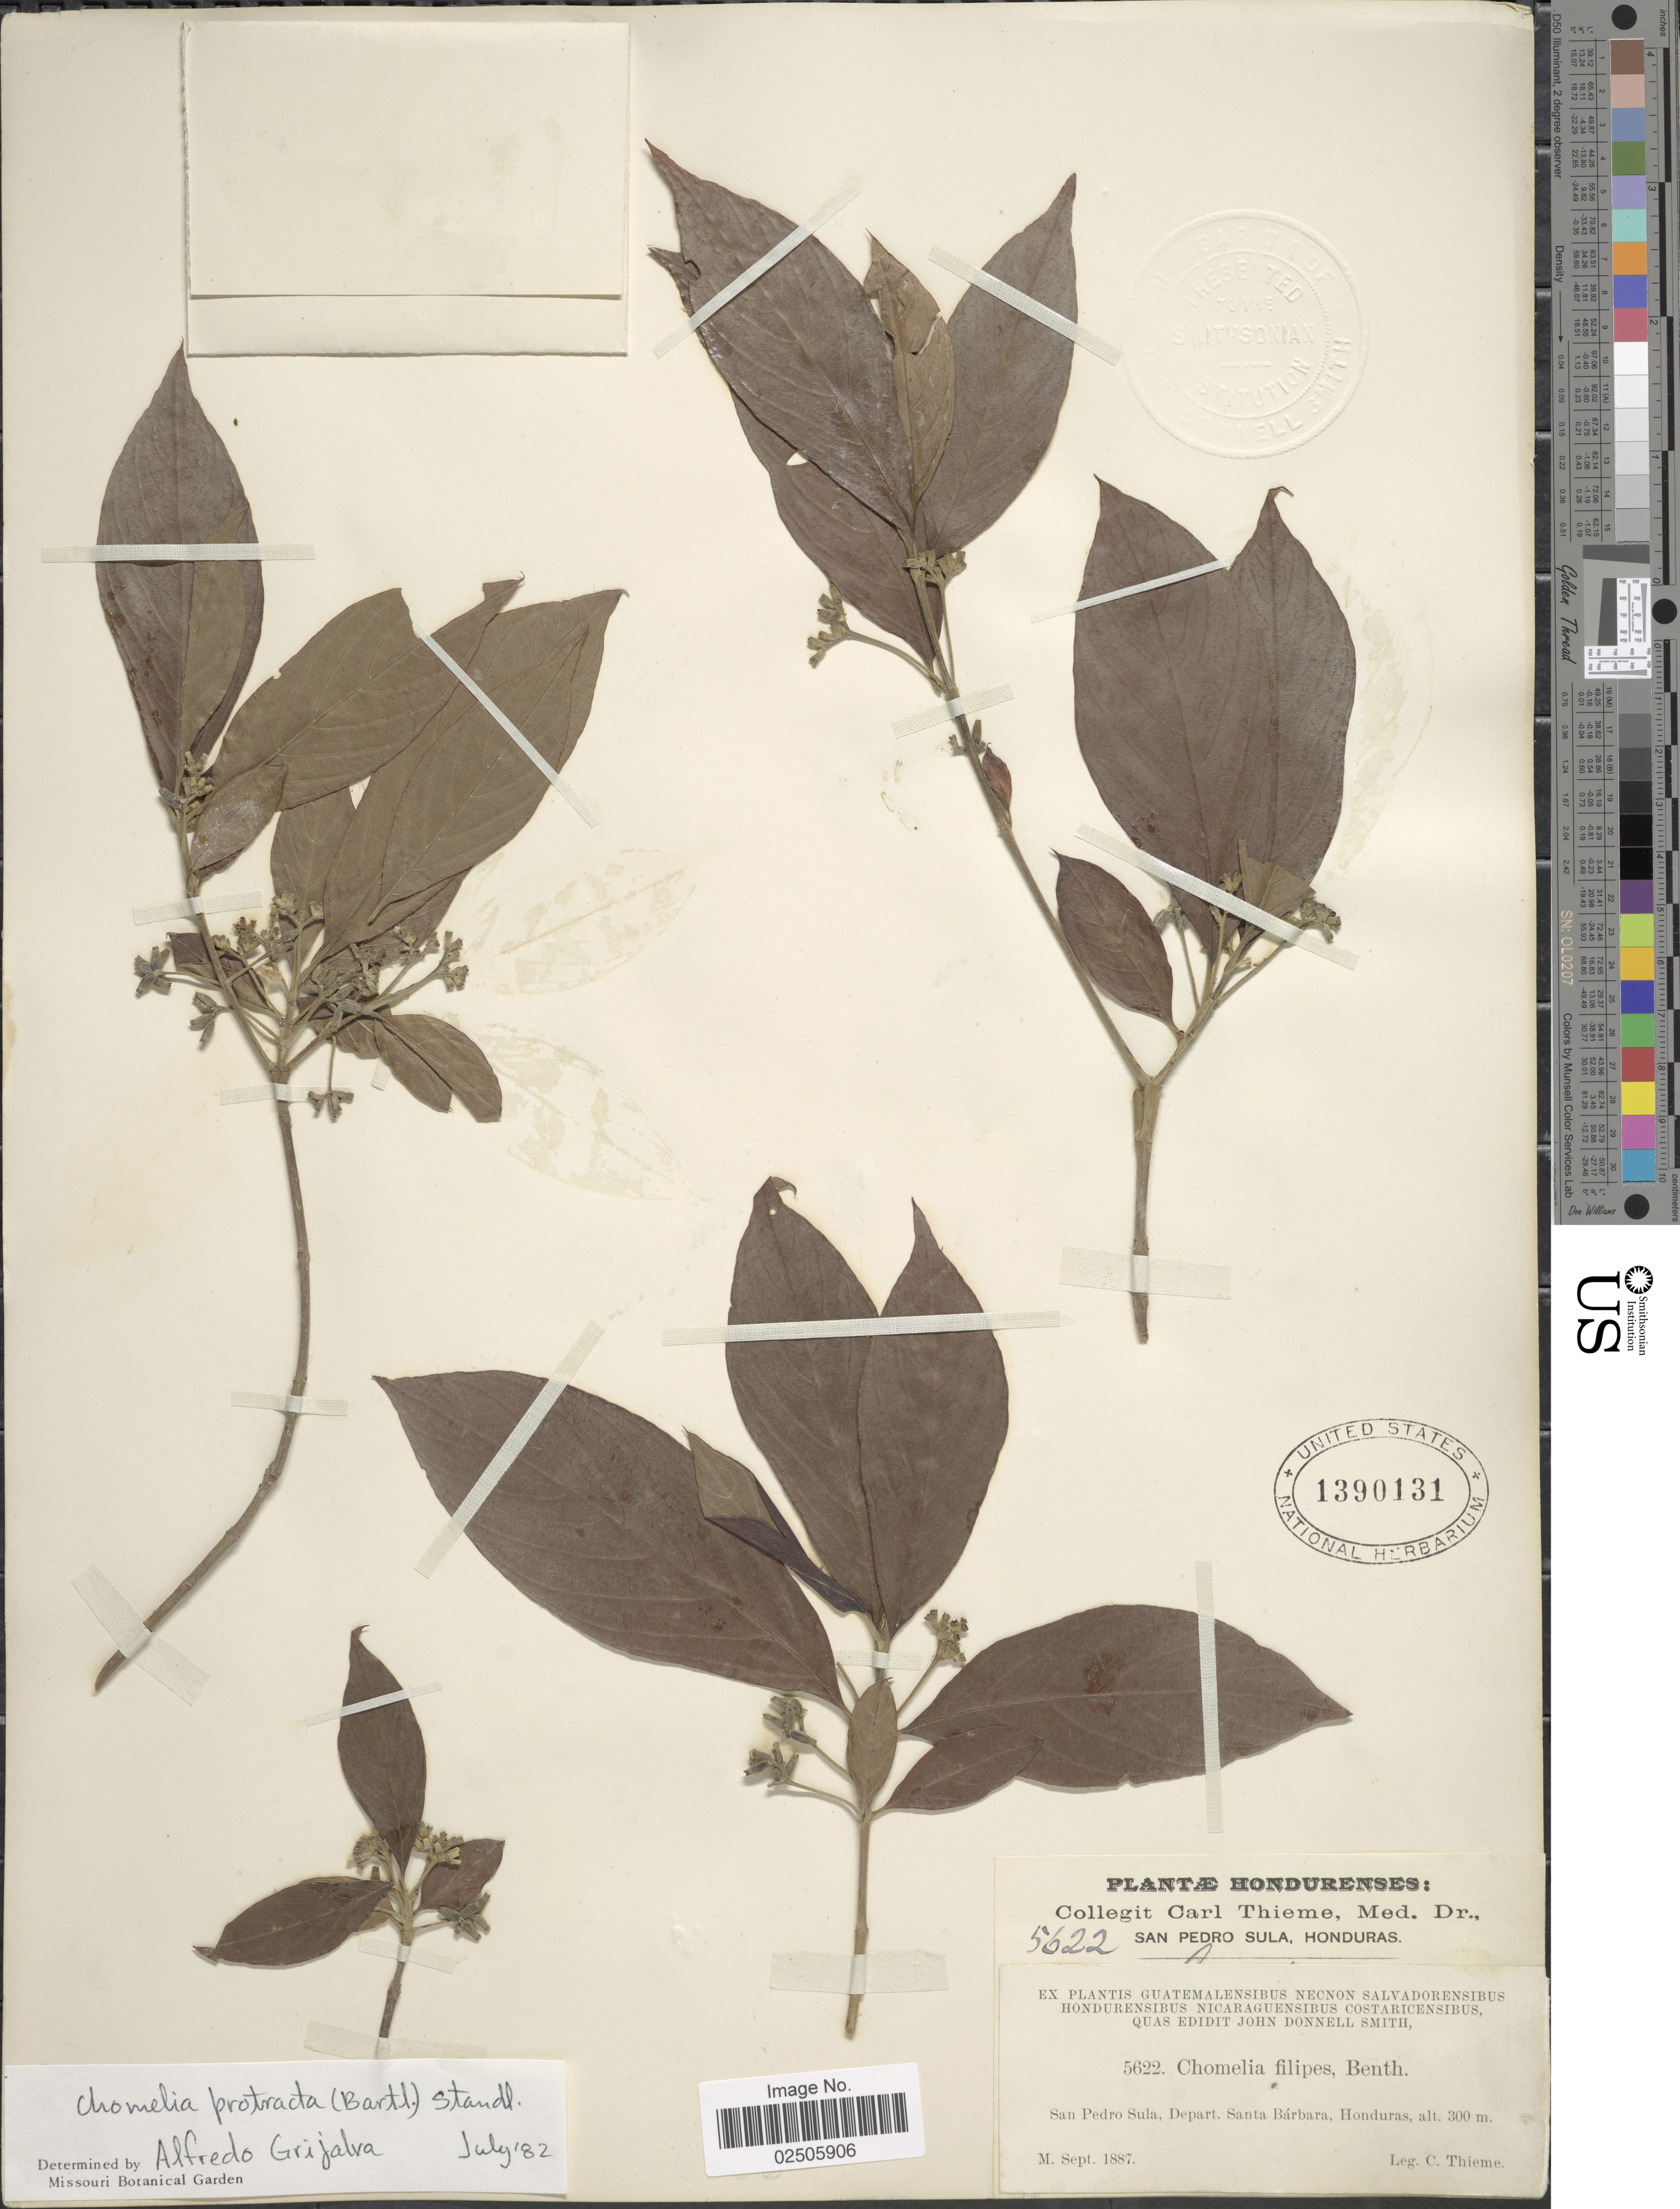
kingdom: Plantae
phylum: Tracheophyta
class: Magnoliopsida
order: Gentianales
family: Rubiaceae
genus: Chomelia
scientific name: Chomelia protracta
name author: (Bartl. ex DC.) Standl.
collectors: C. Thieme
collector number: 5622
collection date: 1887-09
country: Honduras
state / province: Cortés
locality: San Pedro Sula, Dept. Santa Bárbara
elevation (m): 300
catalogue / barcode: US 1390131